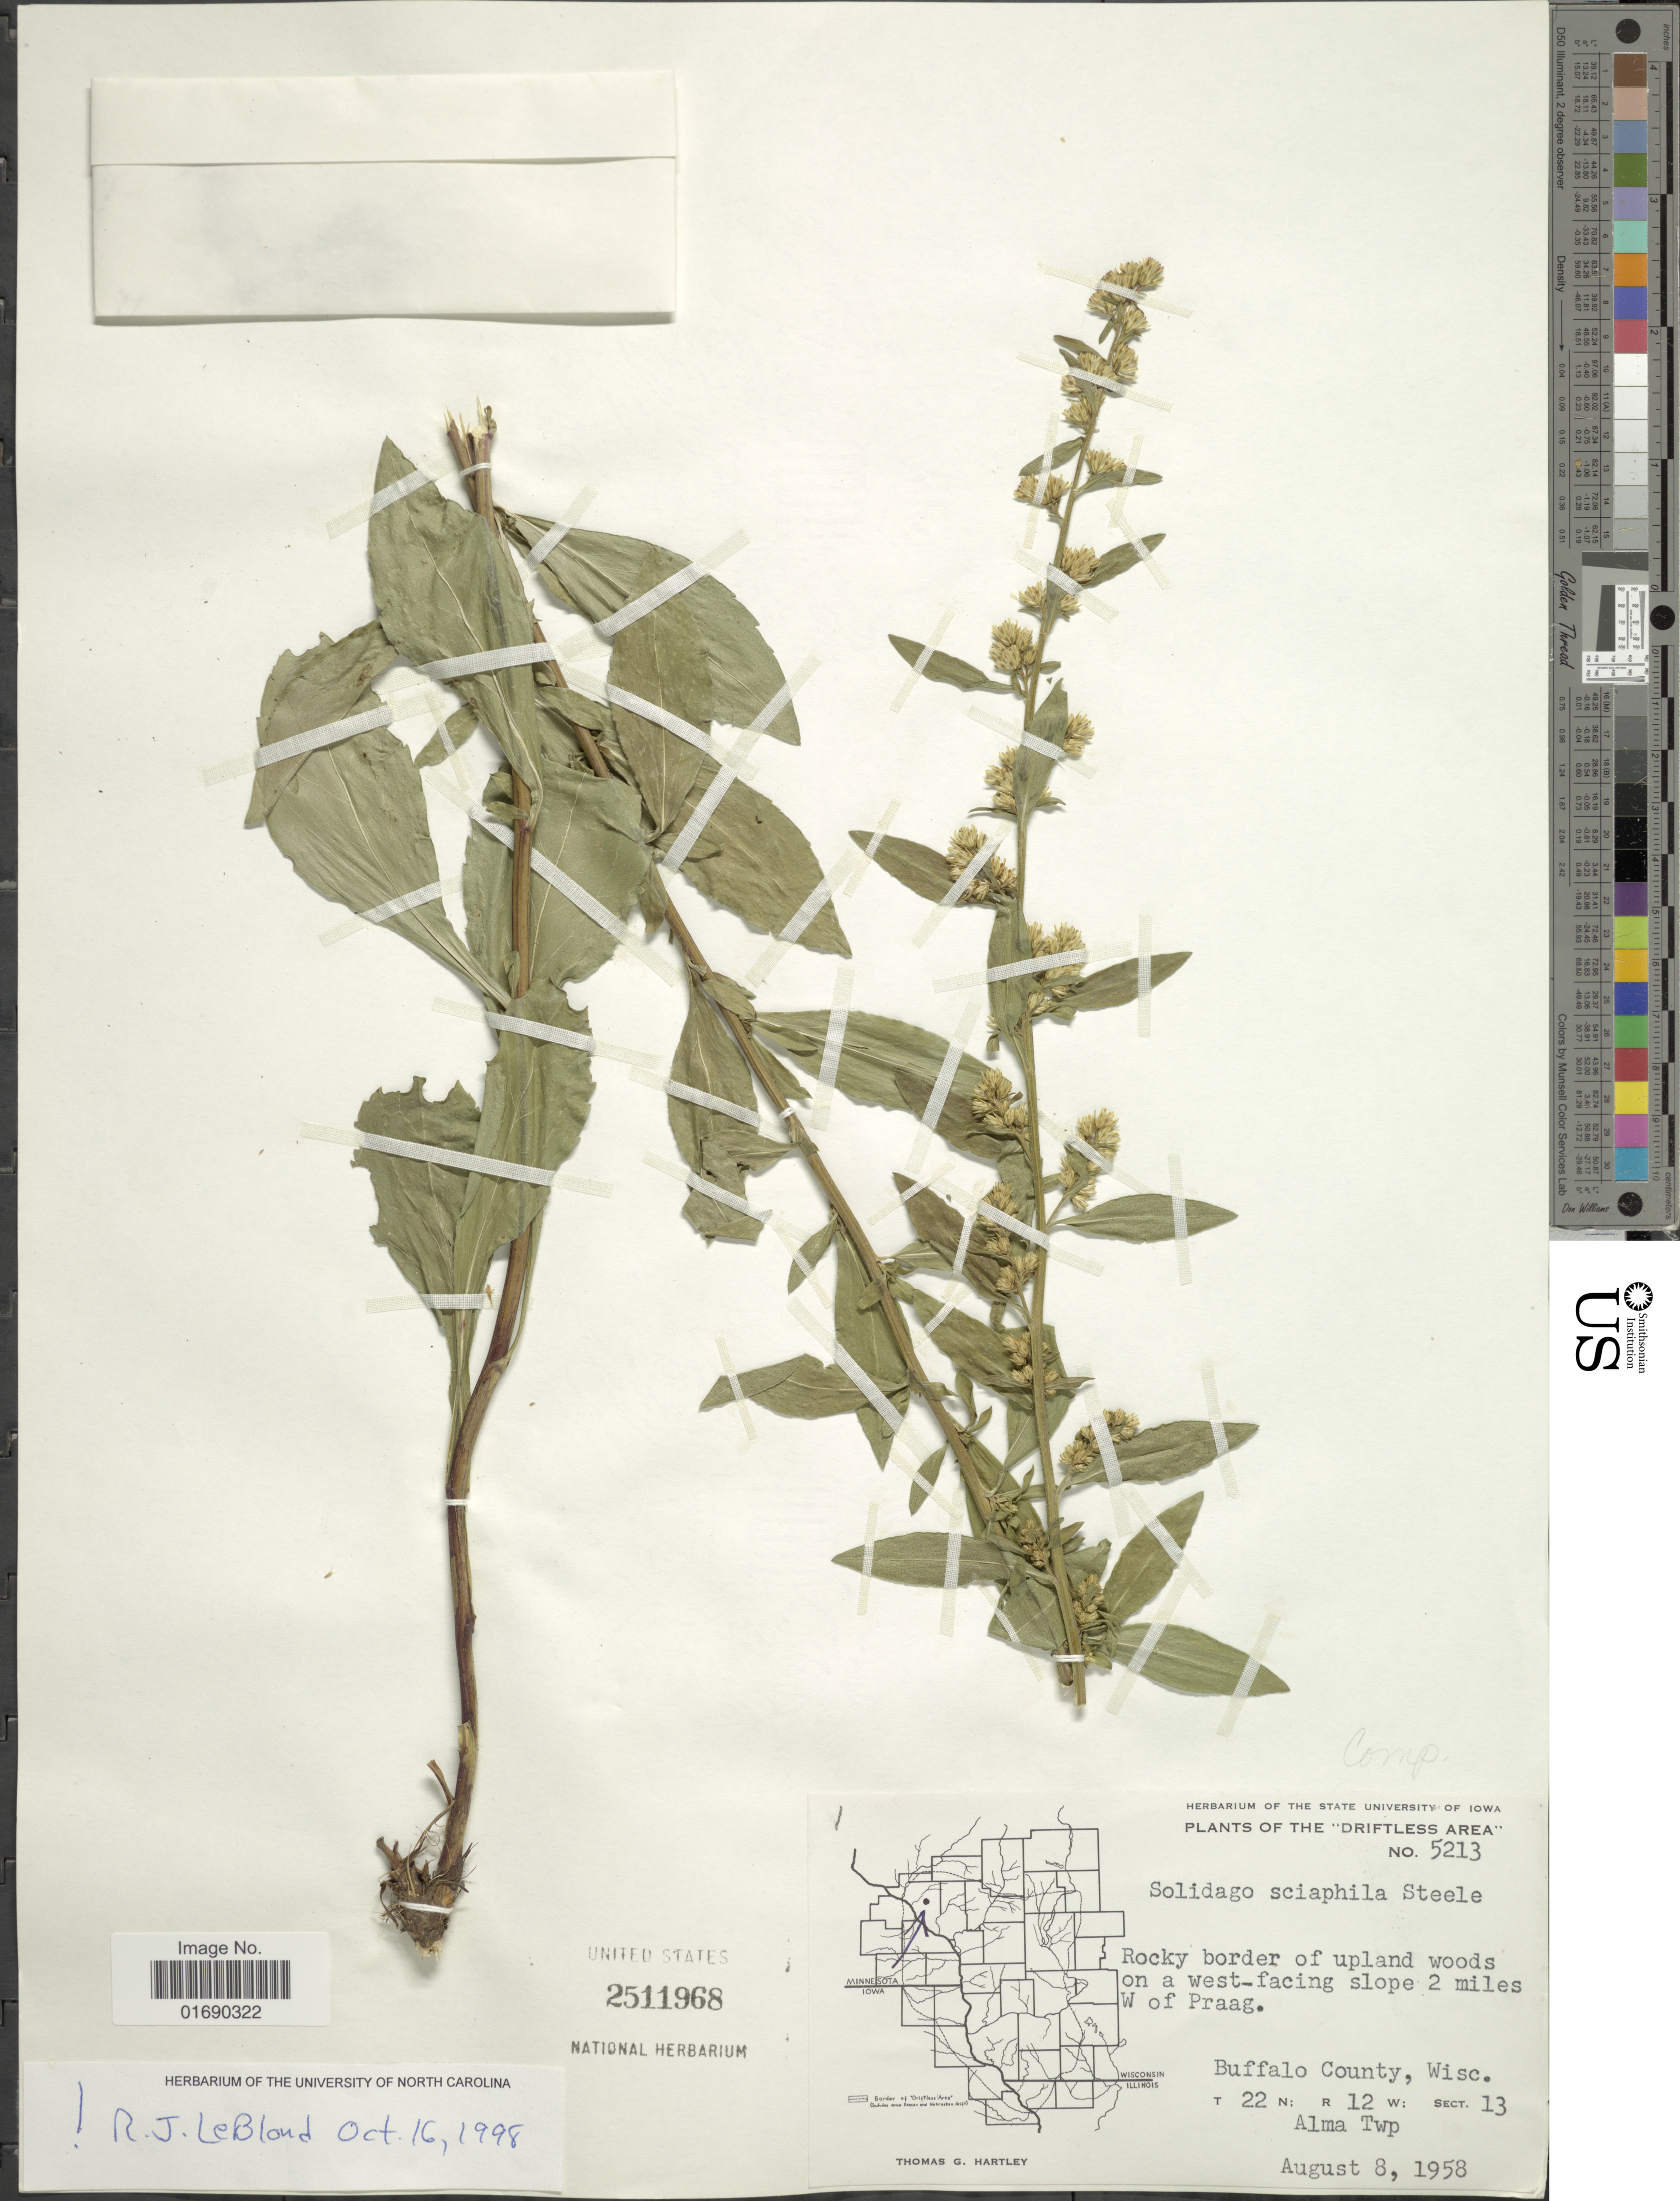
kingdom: Plantae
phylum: Tracheophyta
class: Magnoliopsida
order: Asterales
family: Asteraceae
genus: Solidago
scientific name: Solidago sciaphila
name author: E.S. Steele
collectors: T. G. Hartley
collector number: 5213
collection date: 1958-08-08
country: United States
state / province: Wisconsin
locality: The 'Driftless Area' Rocky border of upland woods on a west-facing slope 2 miles W of Praag, Buffalo County, T 22 N; R 12 W; Sect. 13, Alma Twp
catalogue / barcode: US 2511968